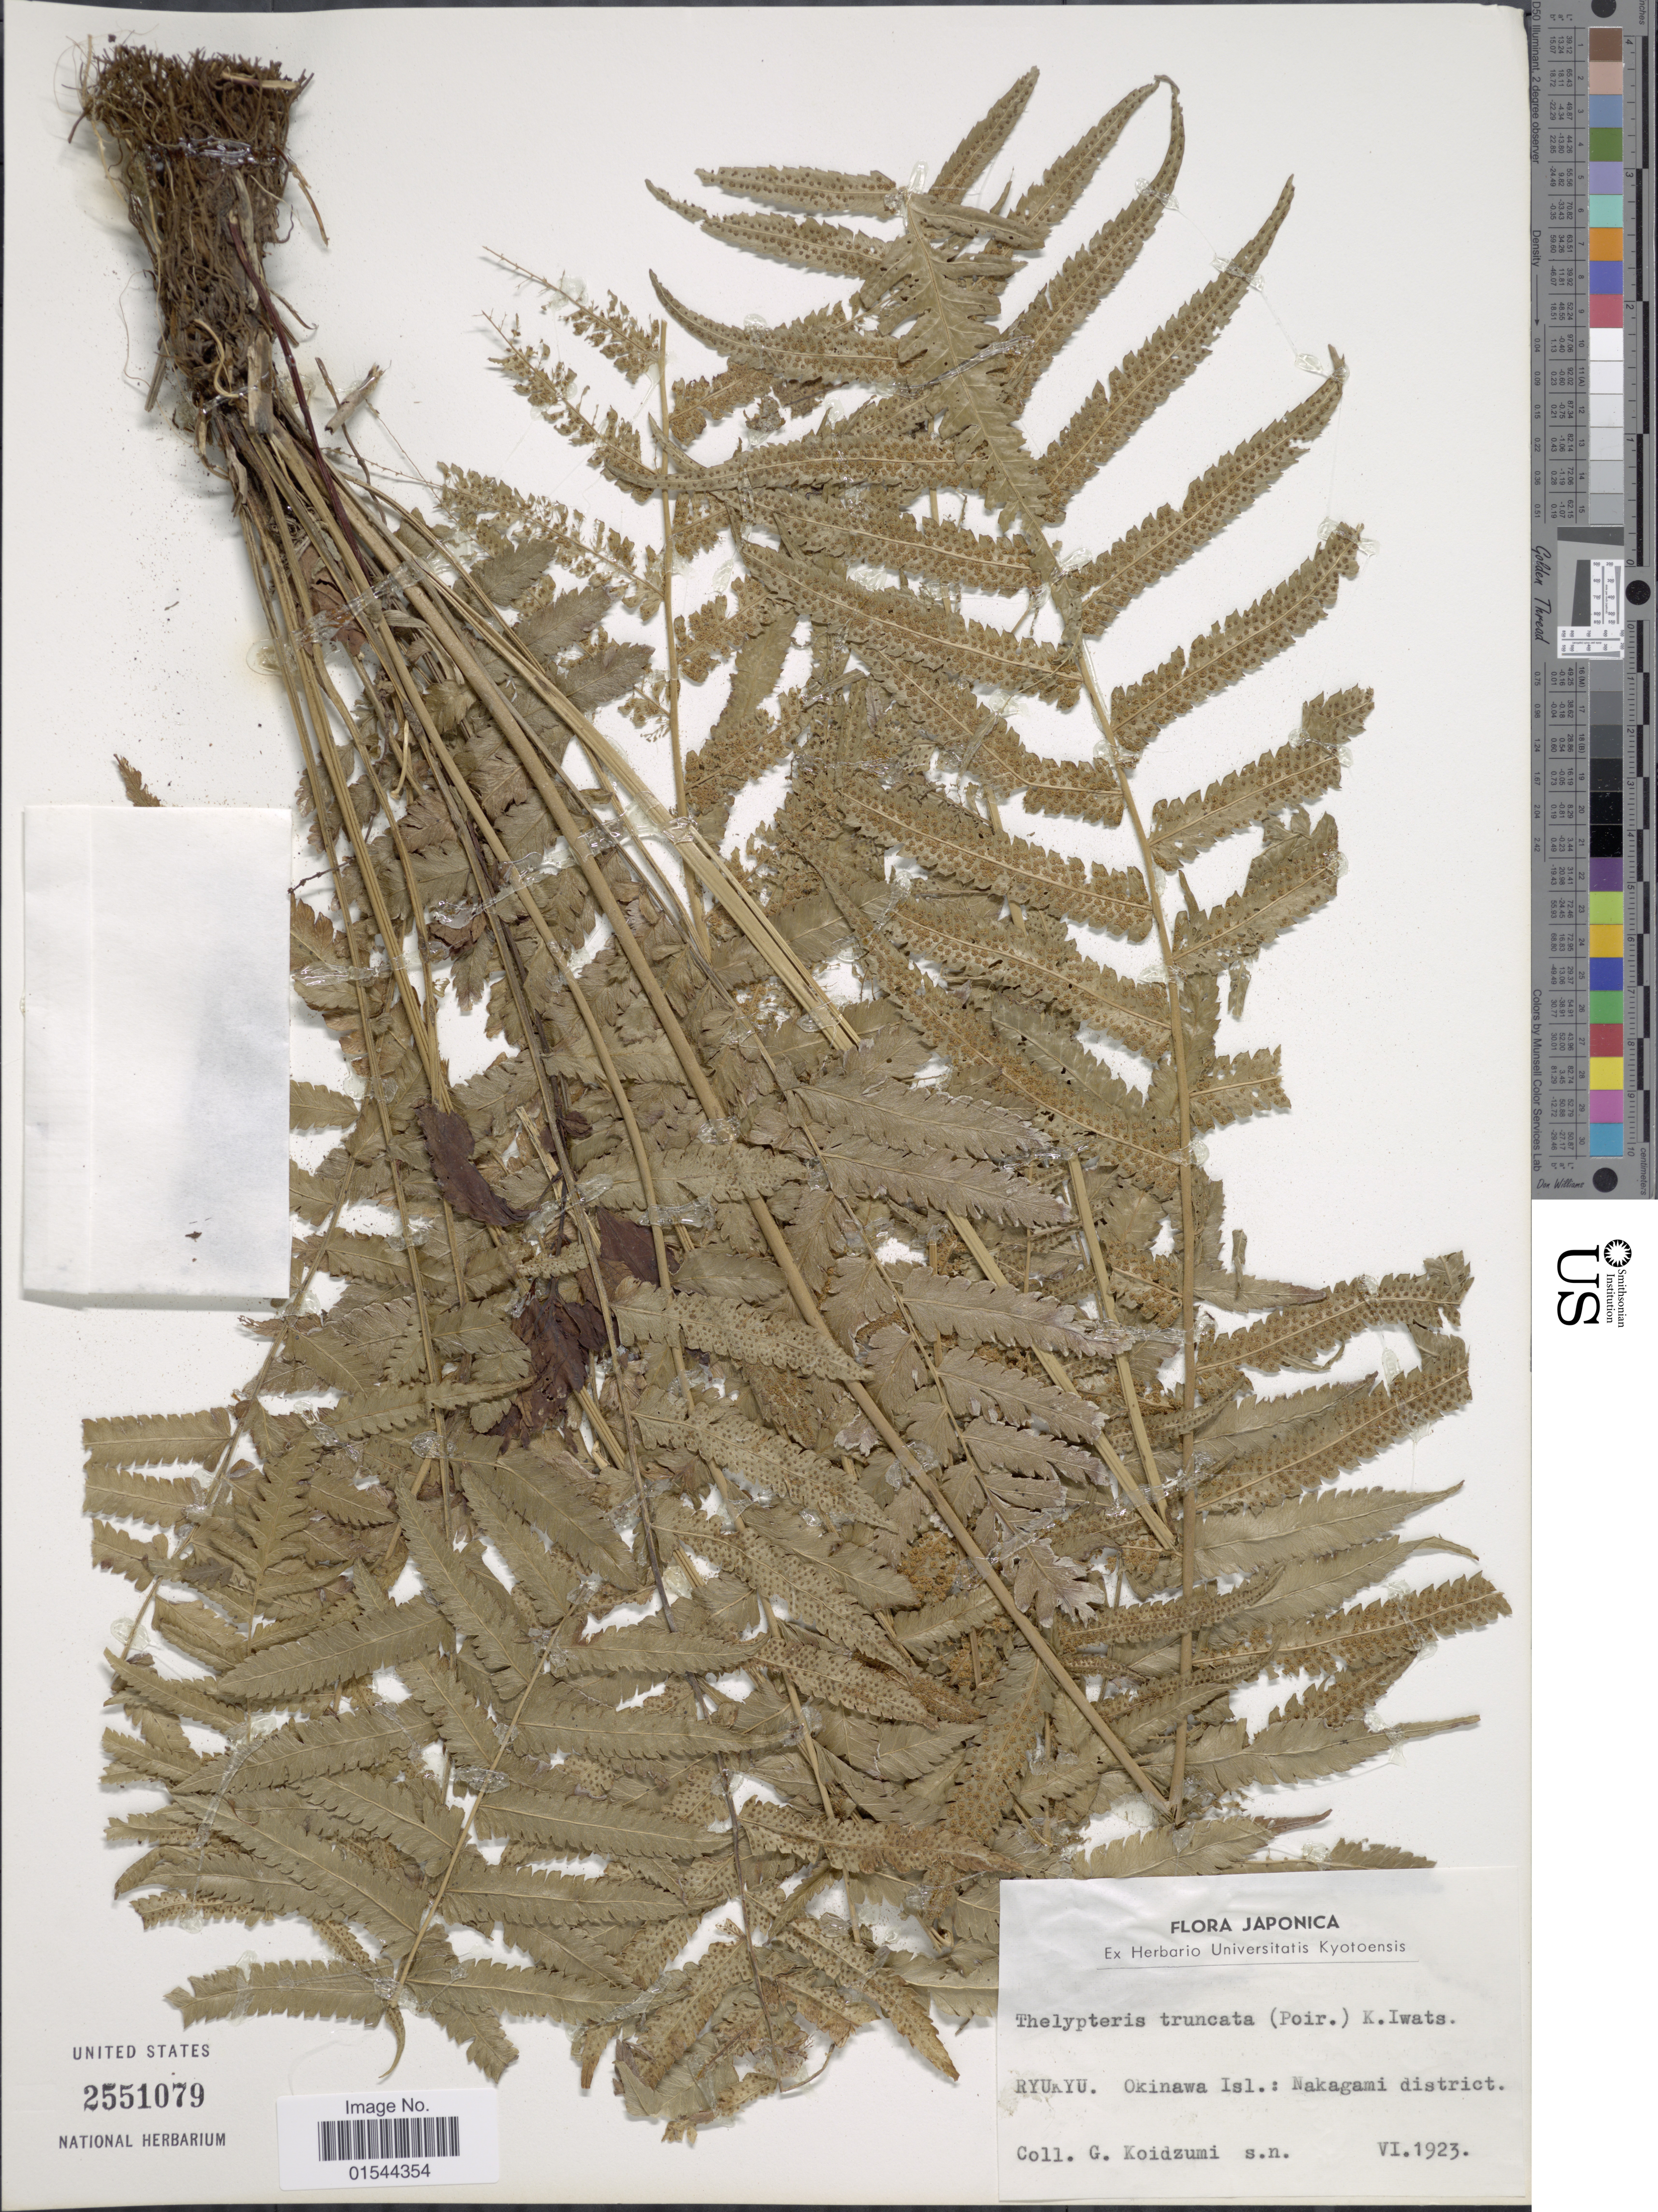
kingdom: Plantae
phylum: Tracheophyta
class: Polypodiopsida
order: Polypodiales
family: Thelypteridaceae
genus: Pneumatopteris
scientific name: Pneumatopteris truncata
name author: (Poir.) Holttum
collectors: G. Koidzumi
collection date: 1923-06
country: Japan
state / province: Okinawa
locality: Ryukyu, Okinawa Isl.: Nakagami disrtict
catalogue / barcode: US 2551079